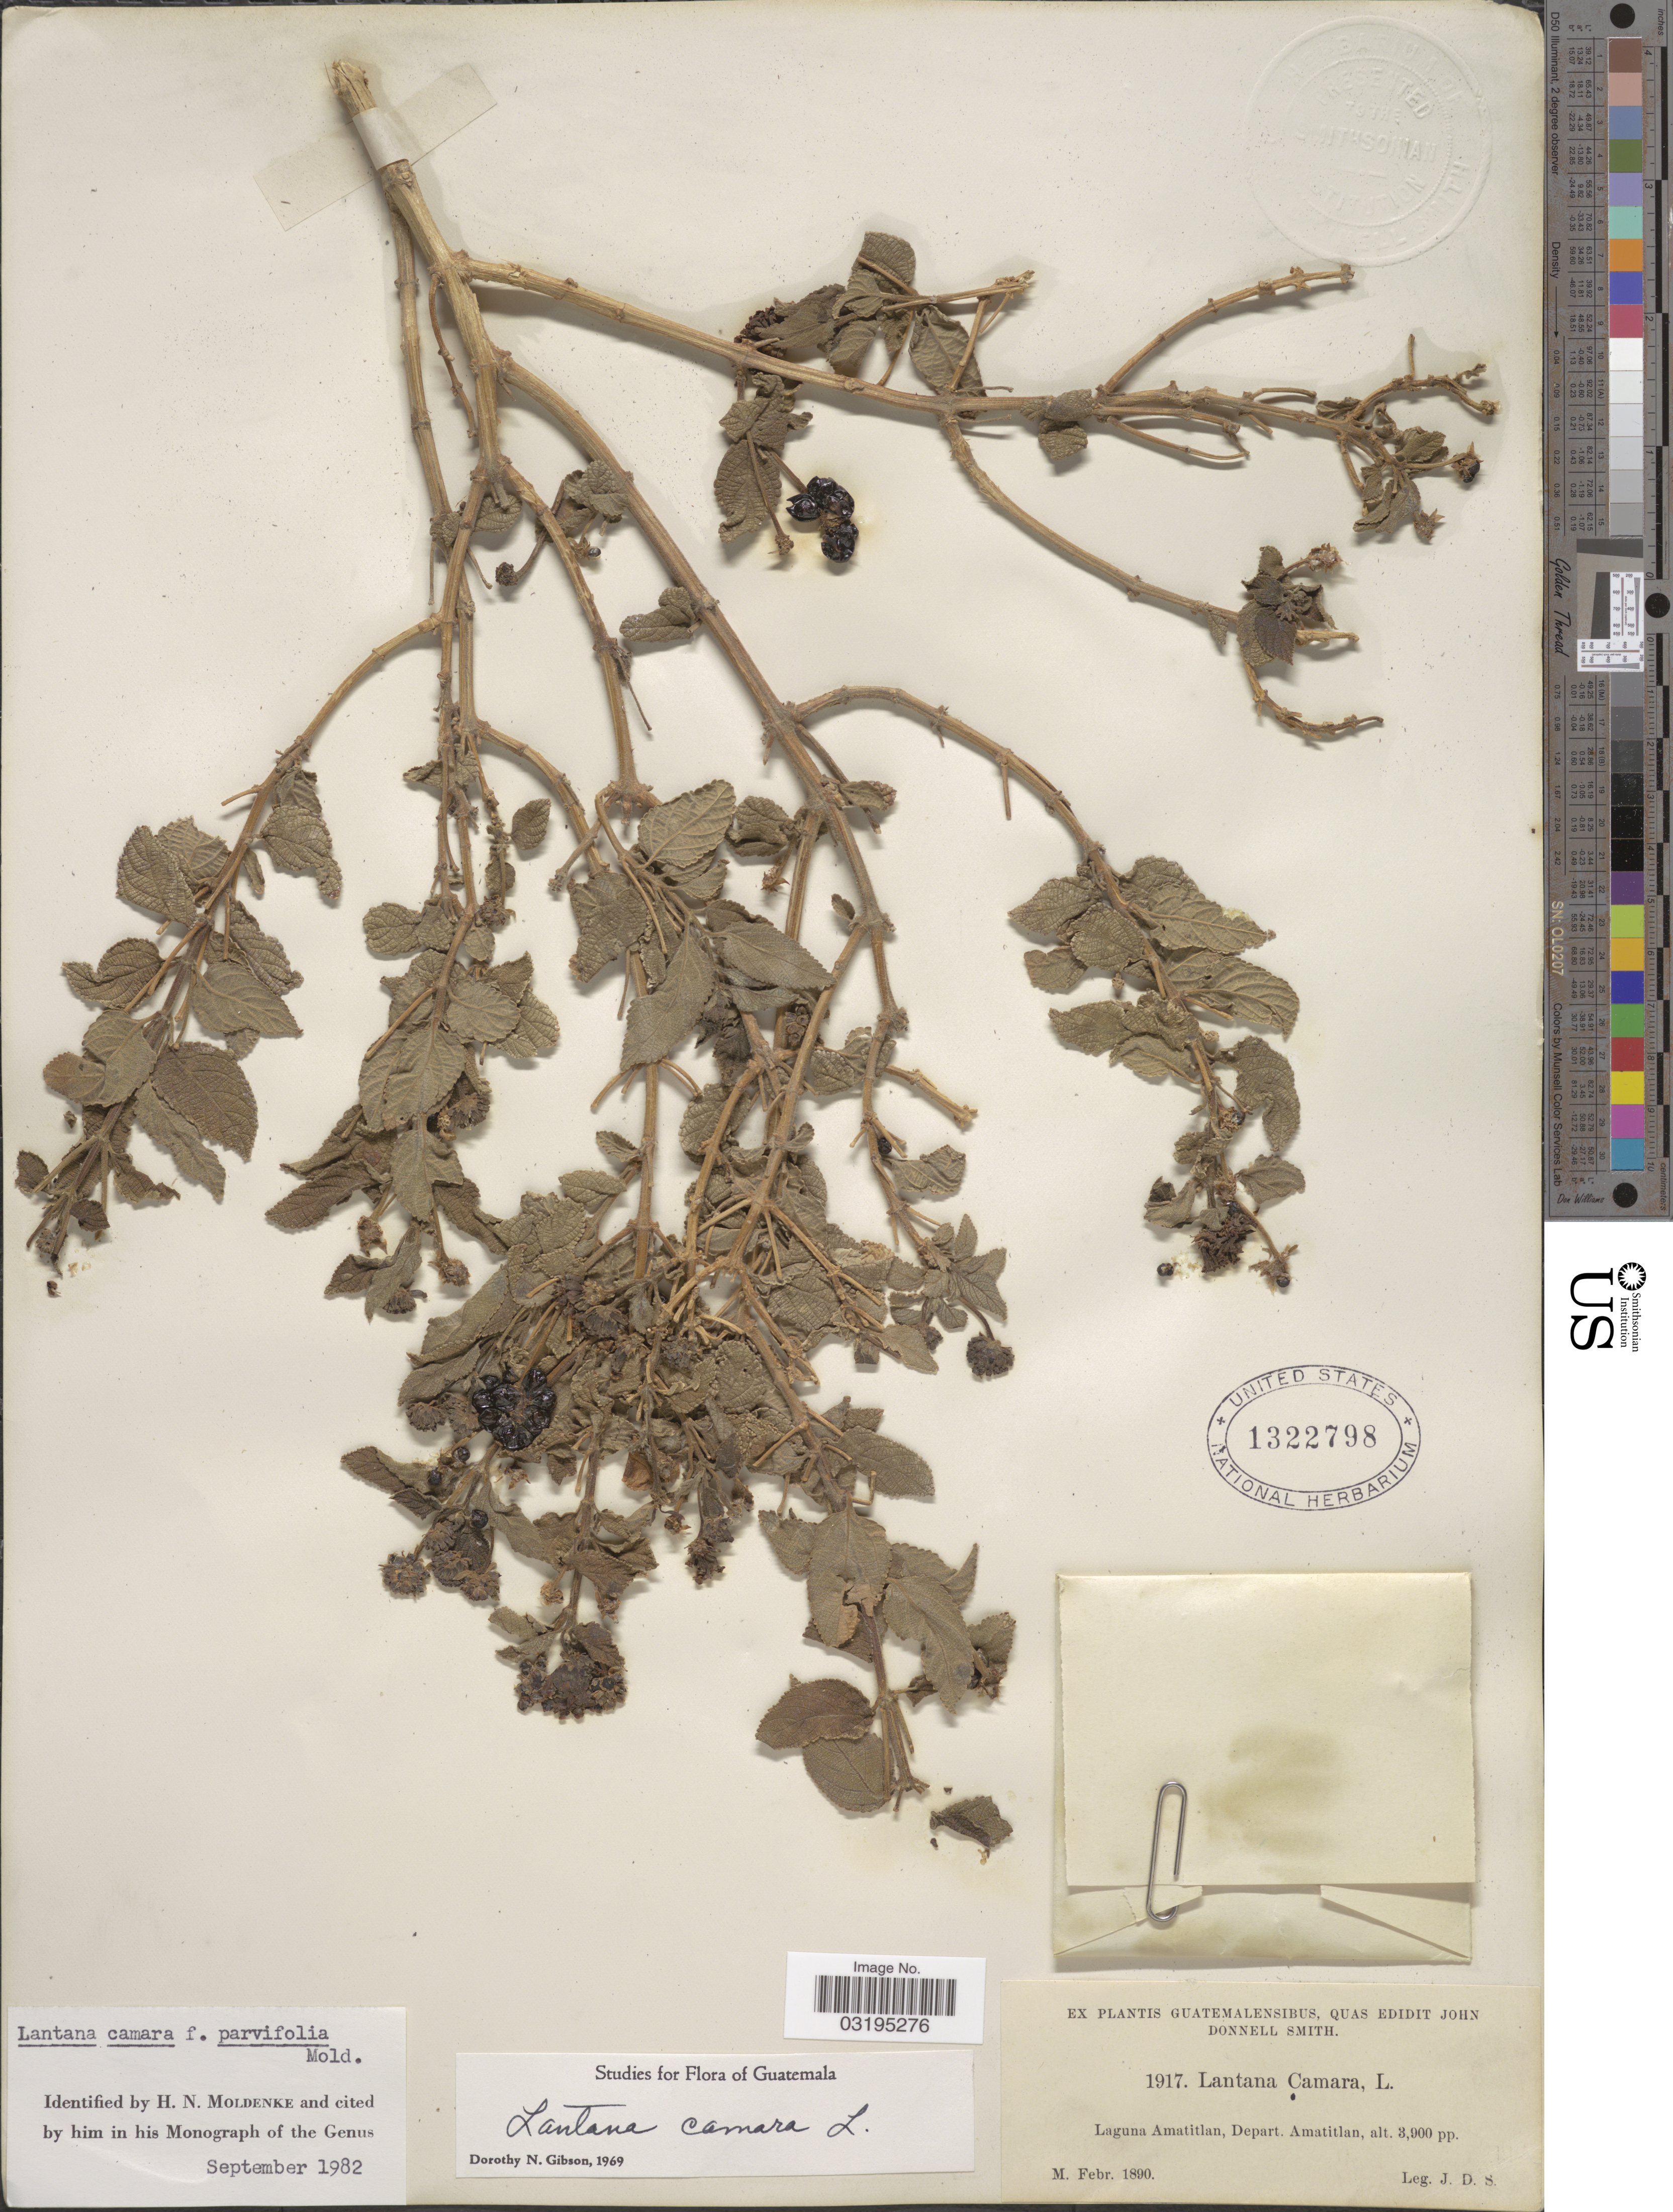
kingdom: Plantae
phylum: Tracheophyta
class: Magnoliopsida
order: Lamiales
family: Verbenaceae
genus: Lantana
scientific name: Lantana camara f. parvifolia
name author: Moldenke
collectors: J. Donnell Smith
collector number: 1917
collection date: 1890-02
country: Guatemala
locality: Laguna Amatitlan, Depart. Amatitlan.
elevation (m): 1189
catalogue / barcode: US 1322798